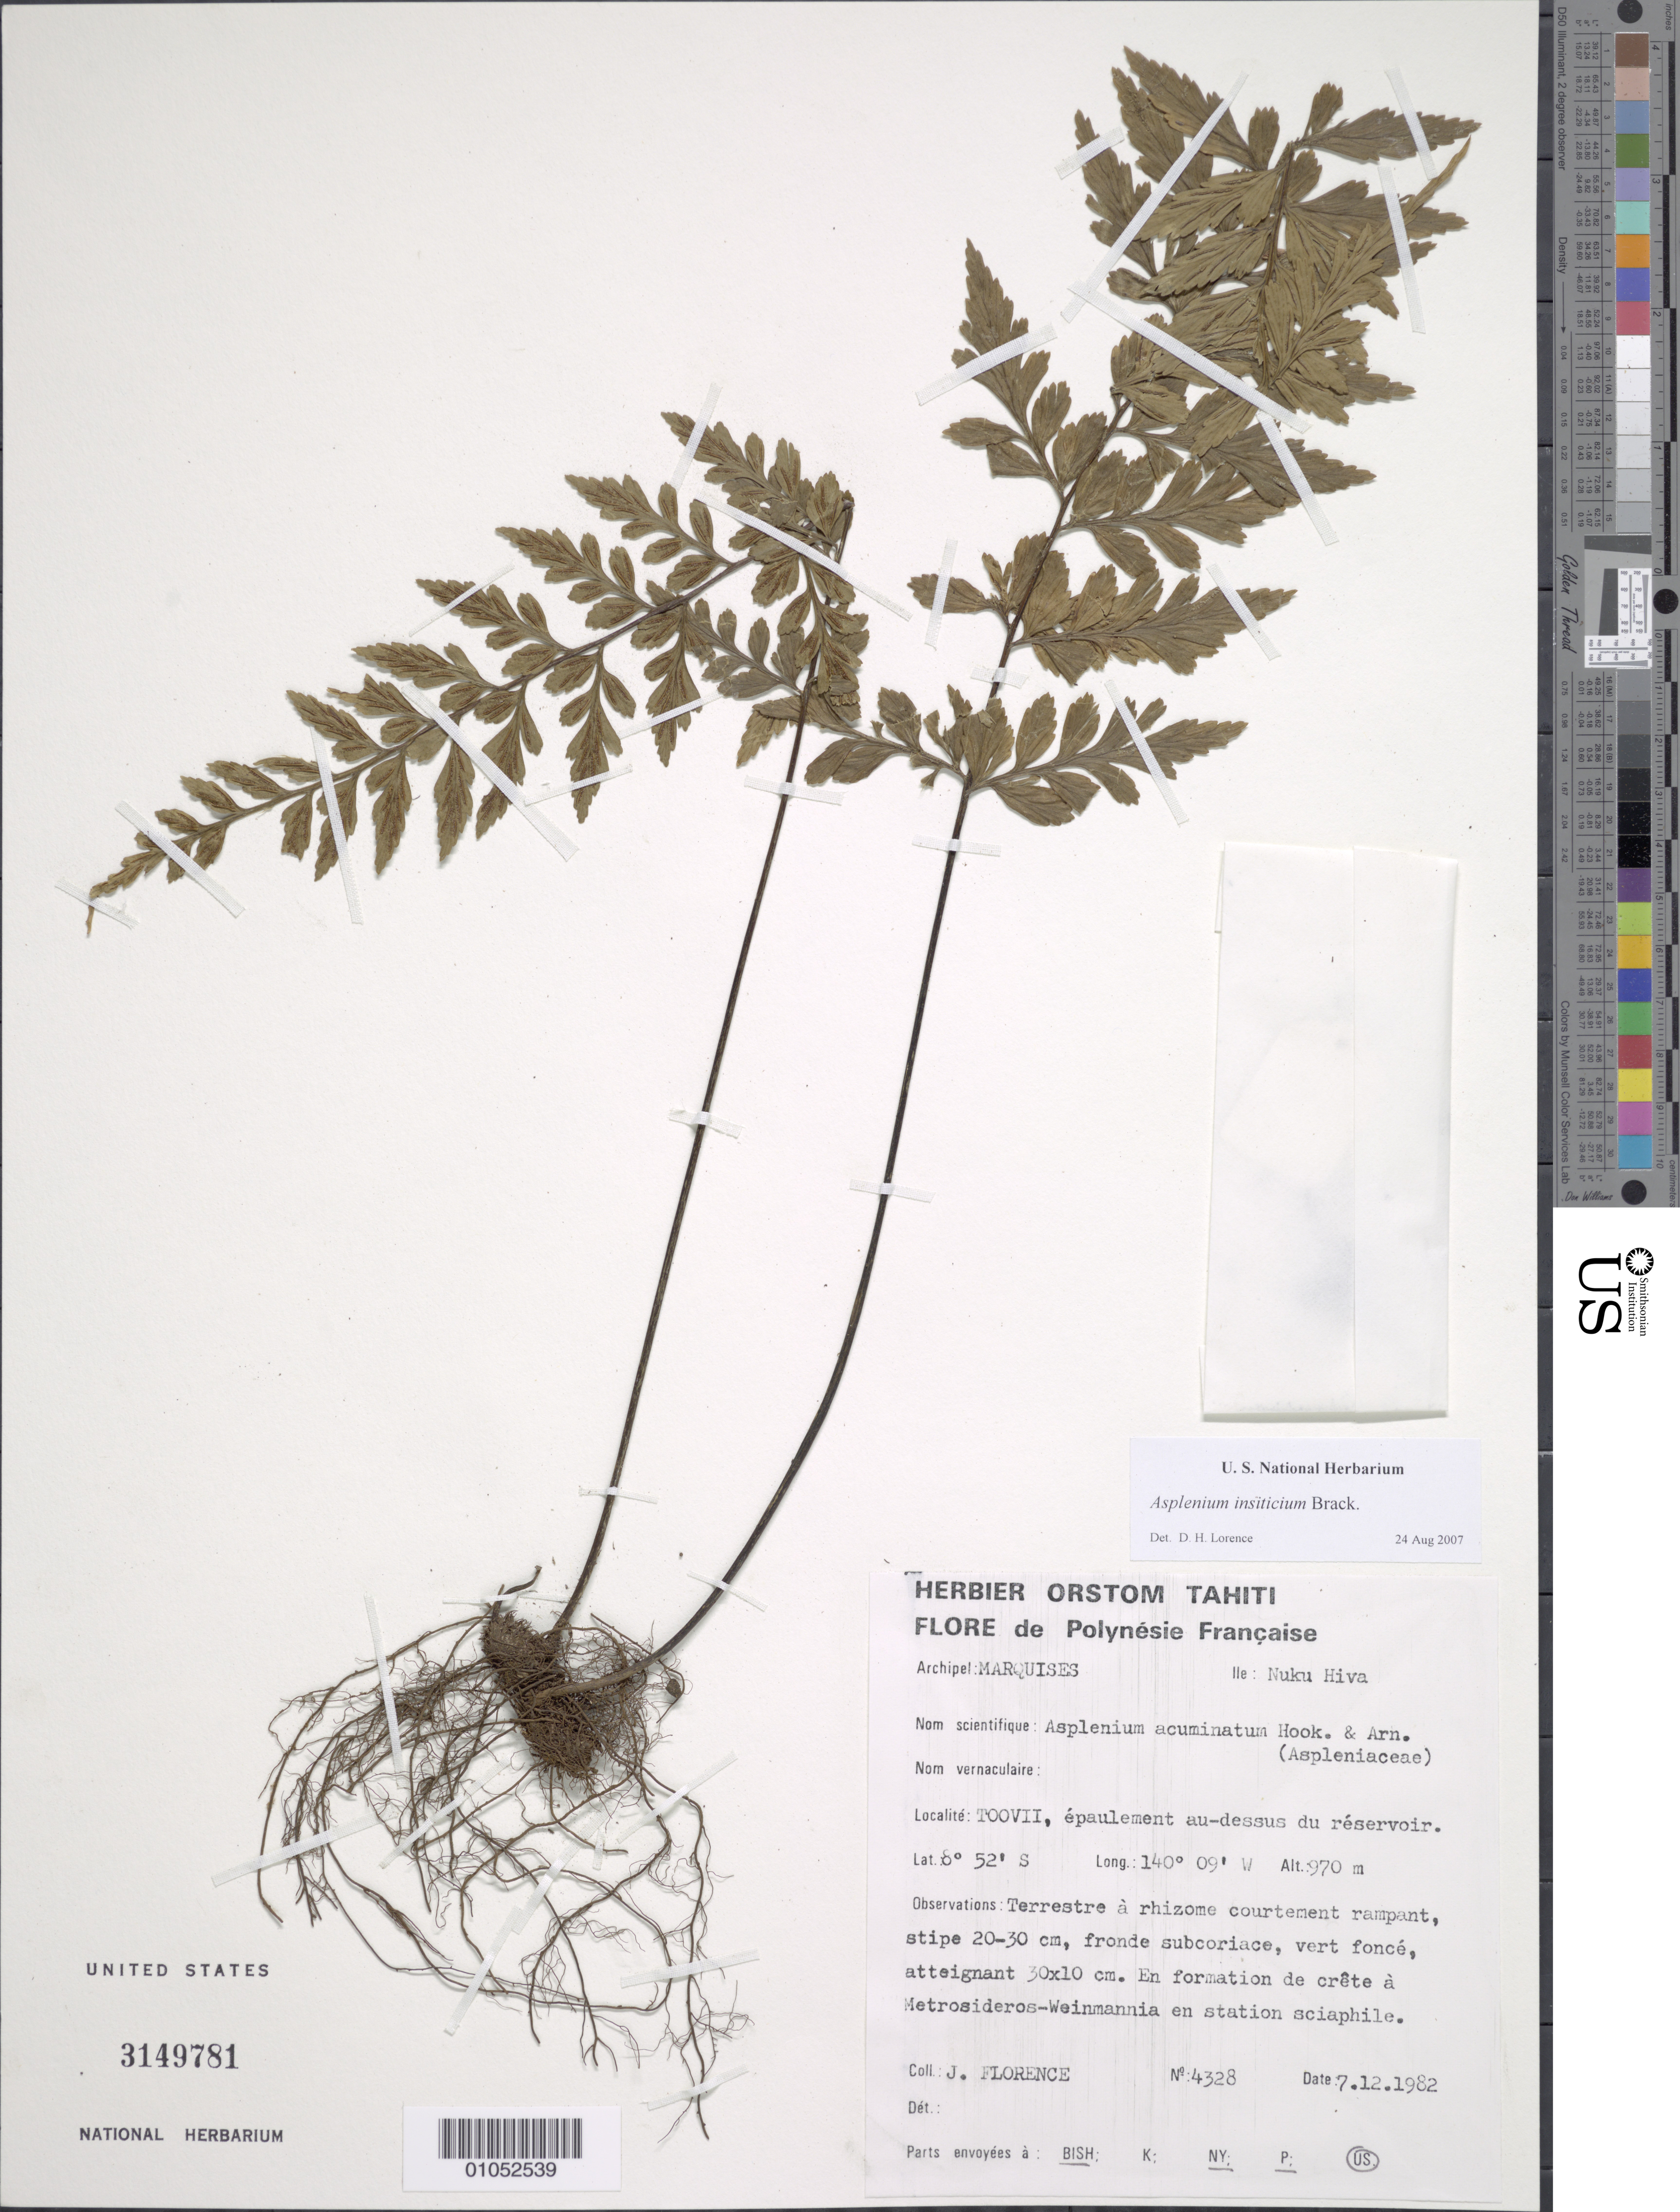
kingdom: Plantae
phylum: Tracheophyta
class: Polypodiopsida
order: Polypodiales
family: Aspleniaceae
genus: Asplenium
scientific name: Asplenium insiticium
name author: Brack. in Wilkes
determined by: Lorence, David H., (PTBG), National Tropical Botanical Garden (UNITED STATES)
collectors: J. Florence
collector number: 4328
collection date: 1982-12-07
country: French Polynesia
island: Nuku Hiva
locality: Toovii, épaulement au-dessus du réservoir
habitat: En formation de crête à Metrosideros-Weinmannia en station sciaphile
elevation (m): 970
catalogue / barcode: US 3149781